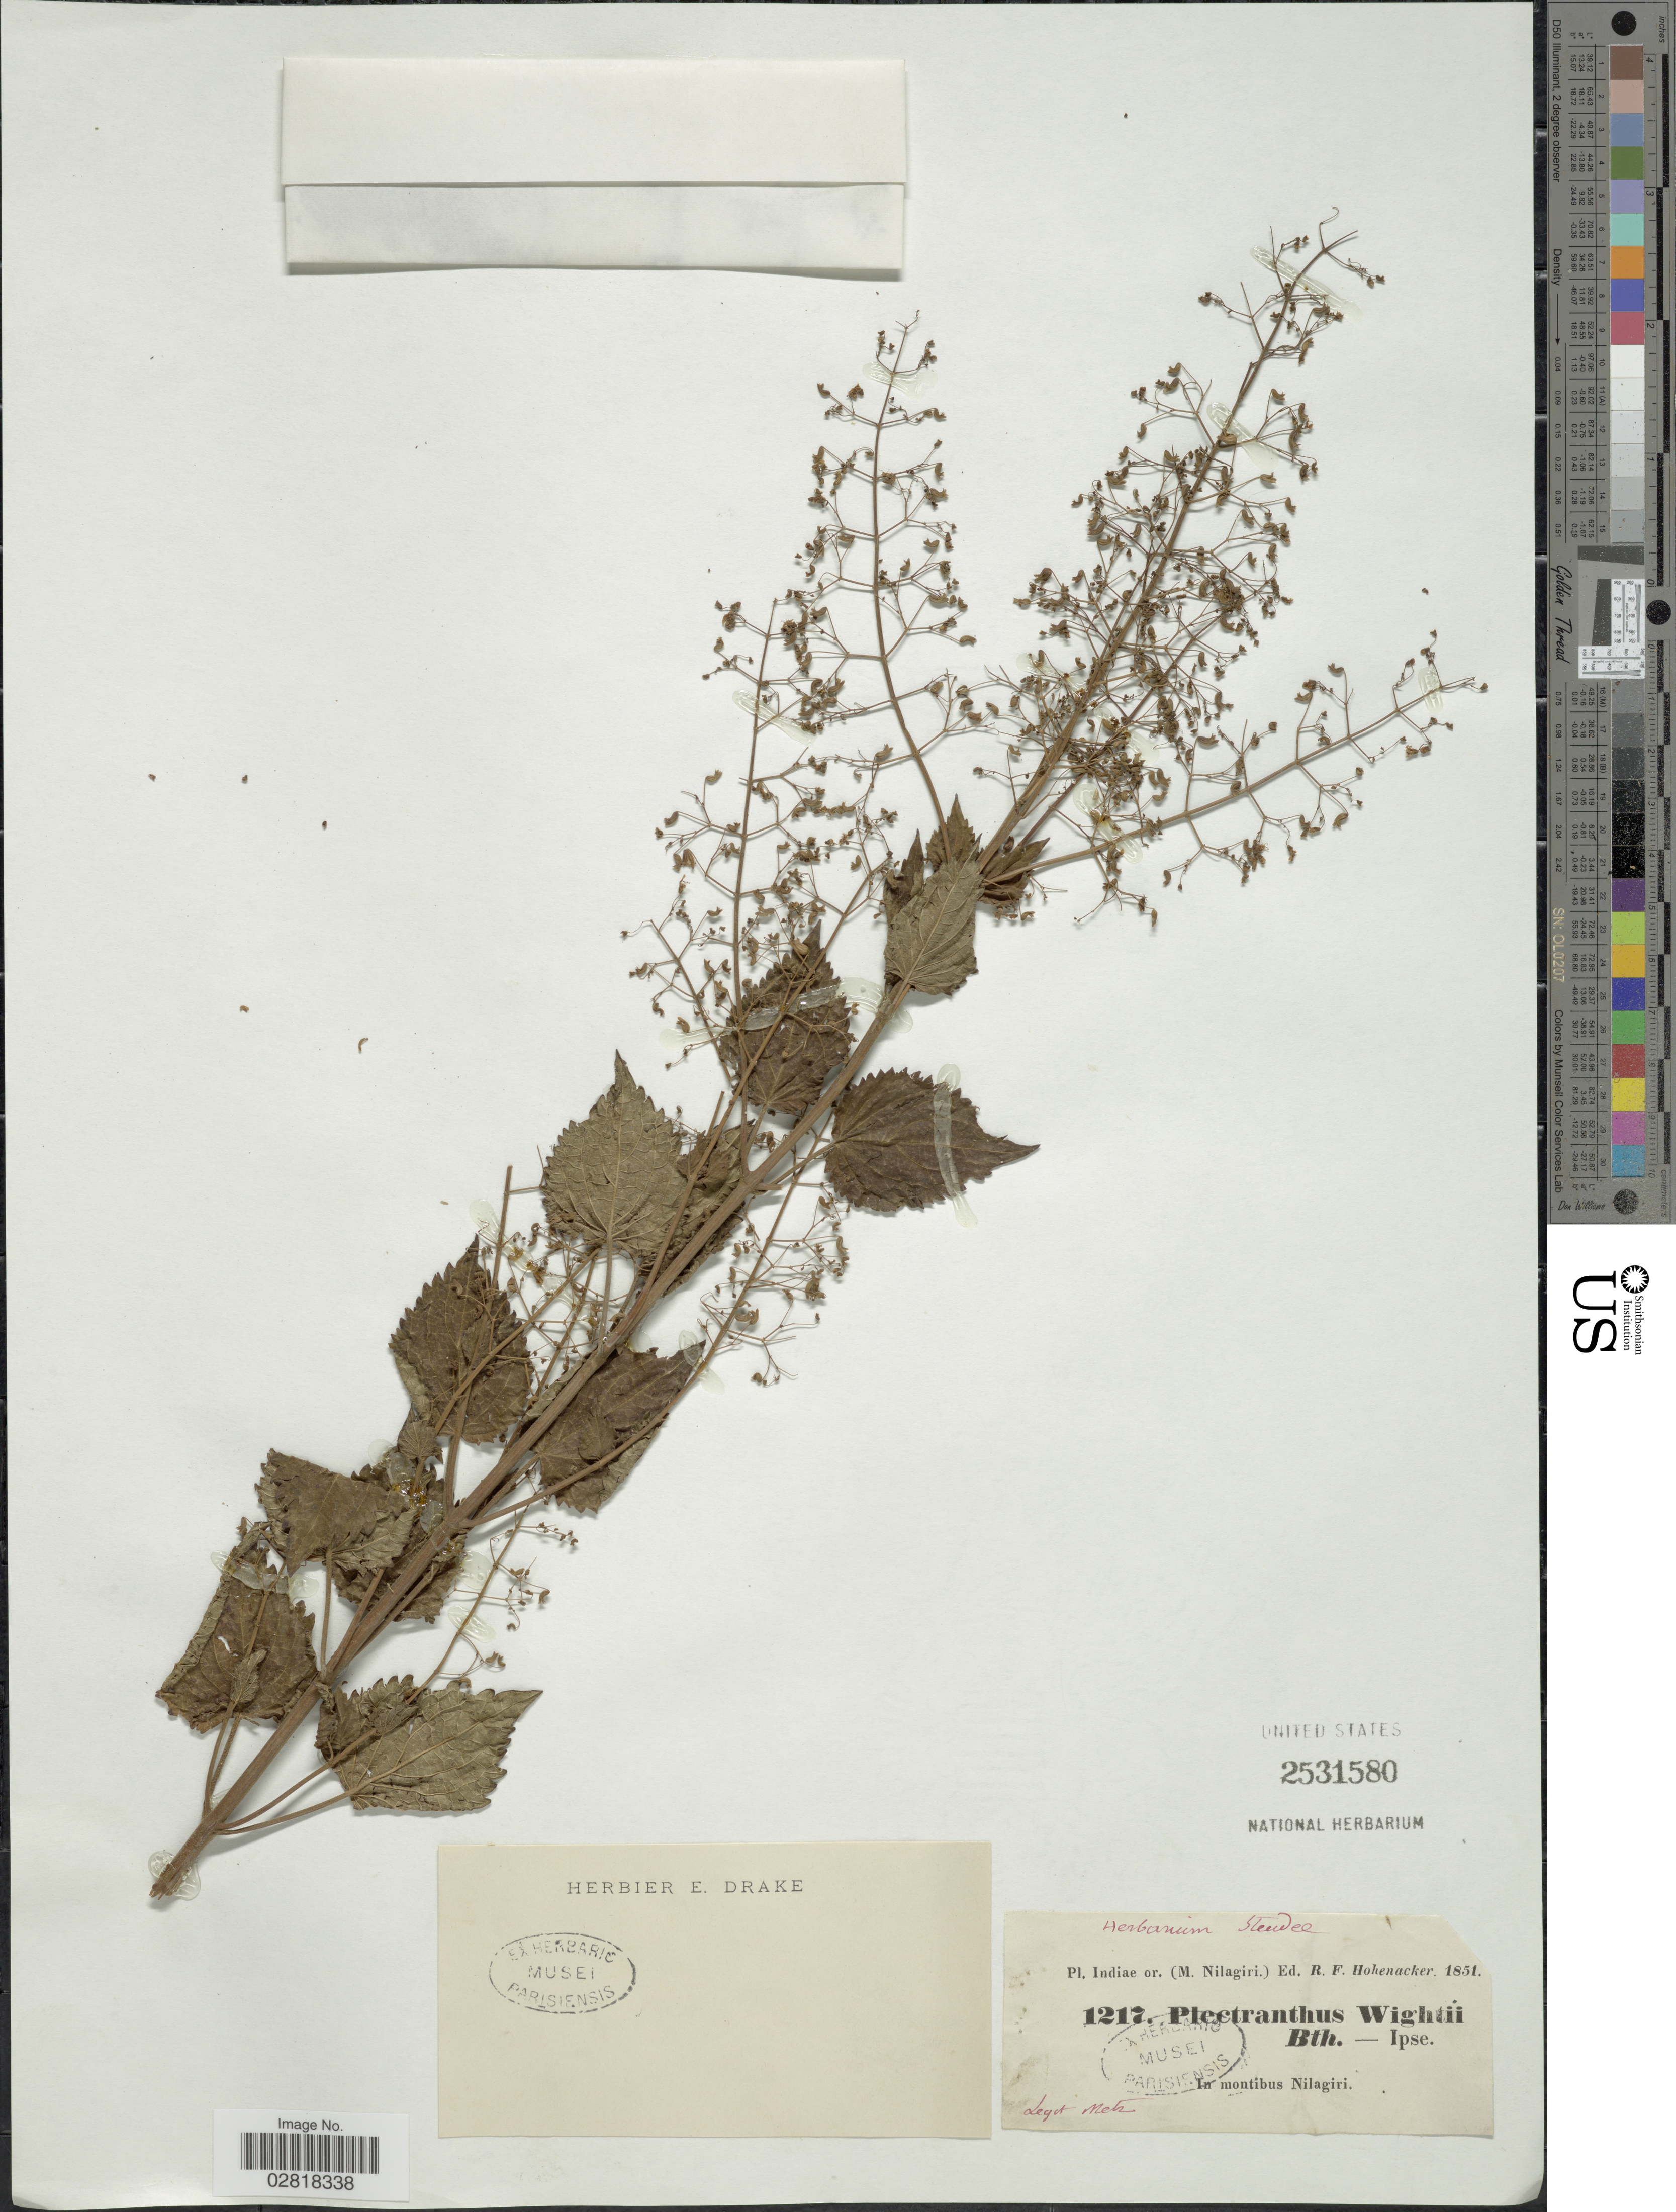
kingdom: Plantae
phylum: Tracheophyta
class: Magnoliopsida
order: Lamiales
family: Lamiaceae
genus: Plectranthus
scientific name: Plectranthus wightii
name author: Benth.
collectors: -. Metz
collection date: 1851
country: India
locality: Indiae or. (M. Nilagiri), in montibus Nilagiri.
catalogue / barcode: US 2531580